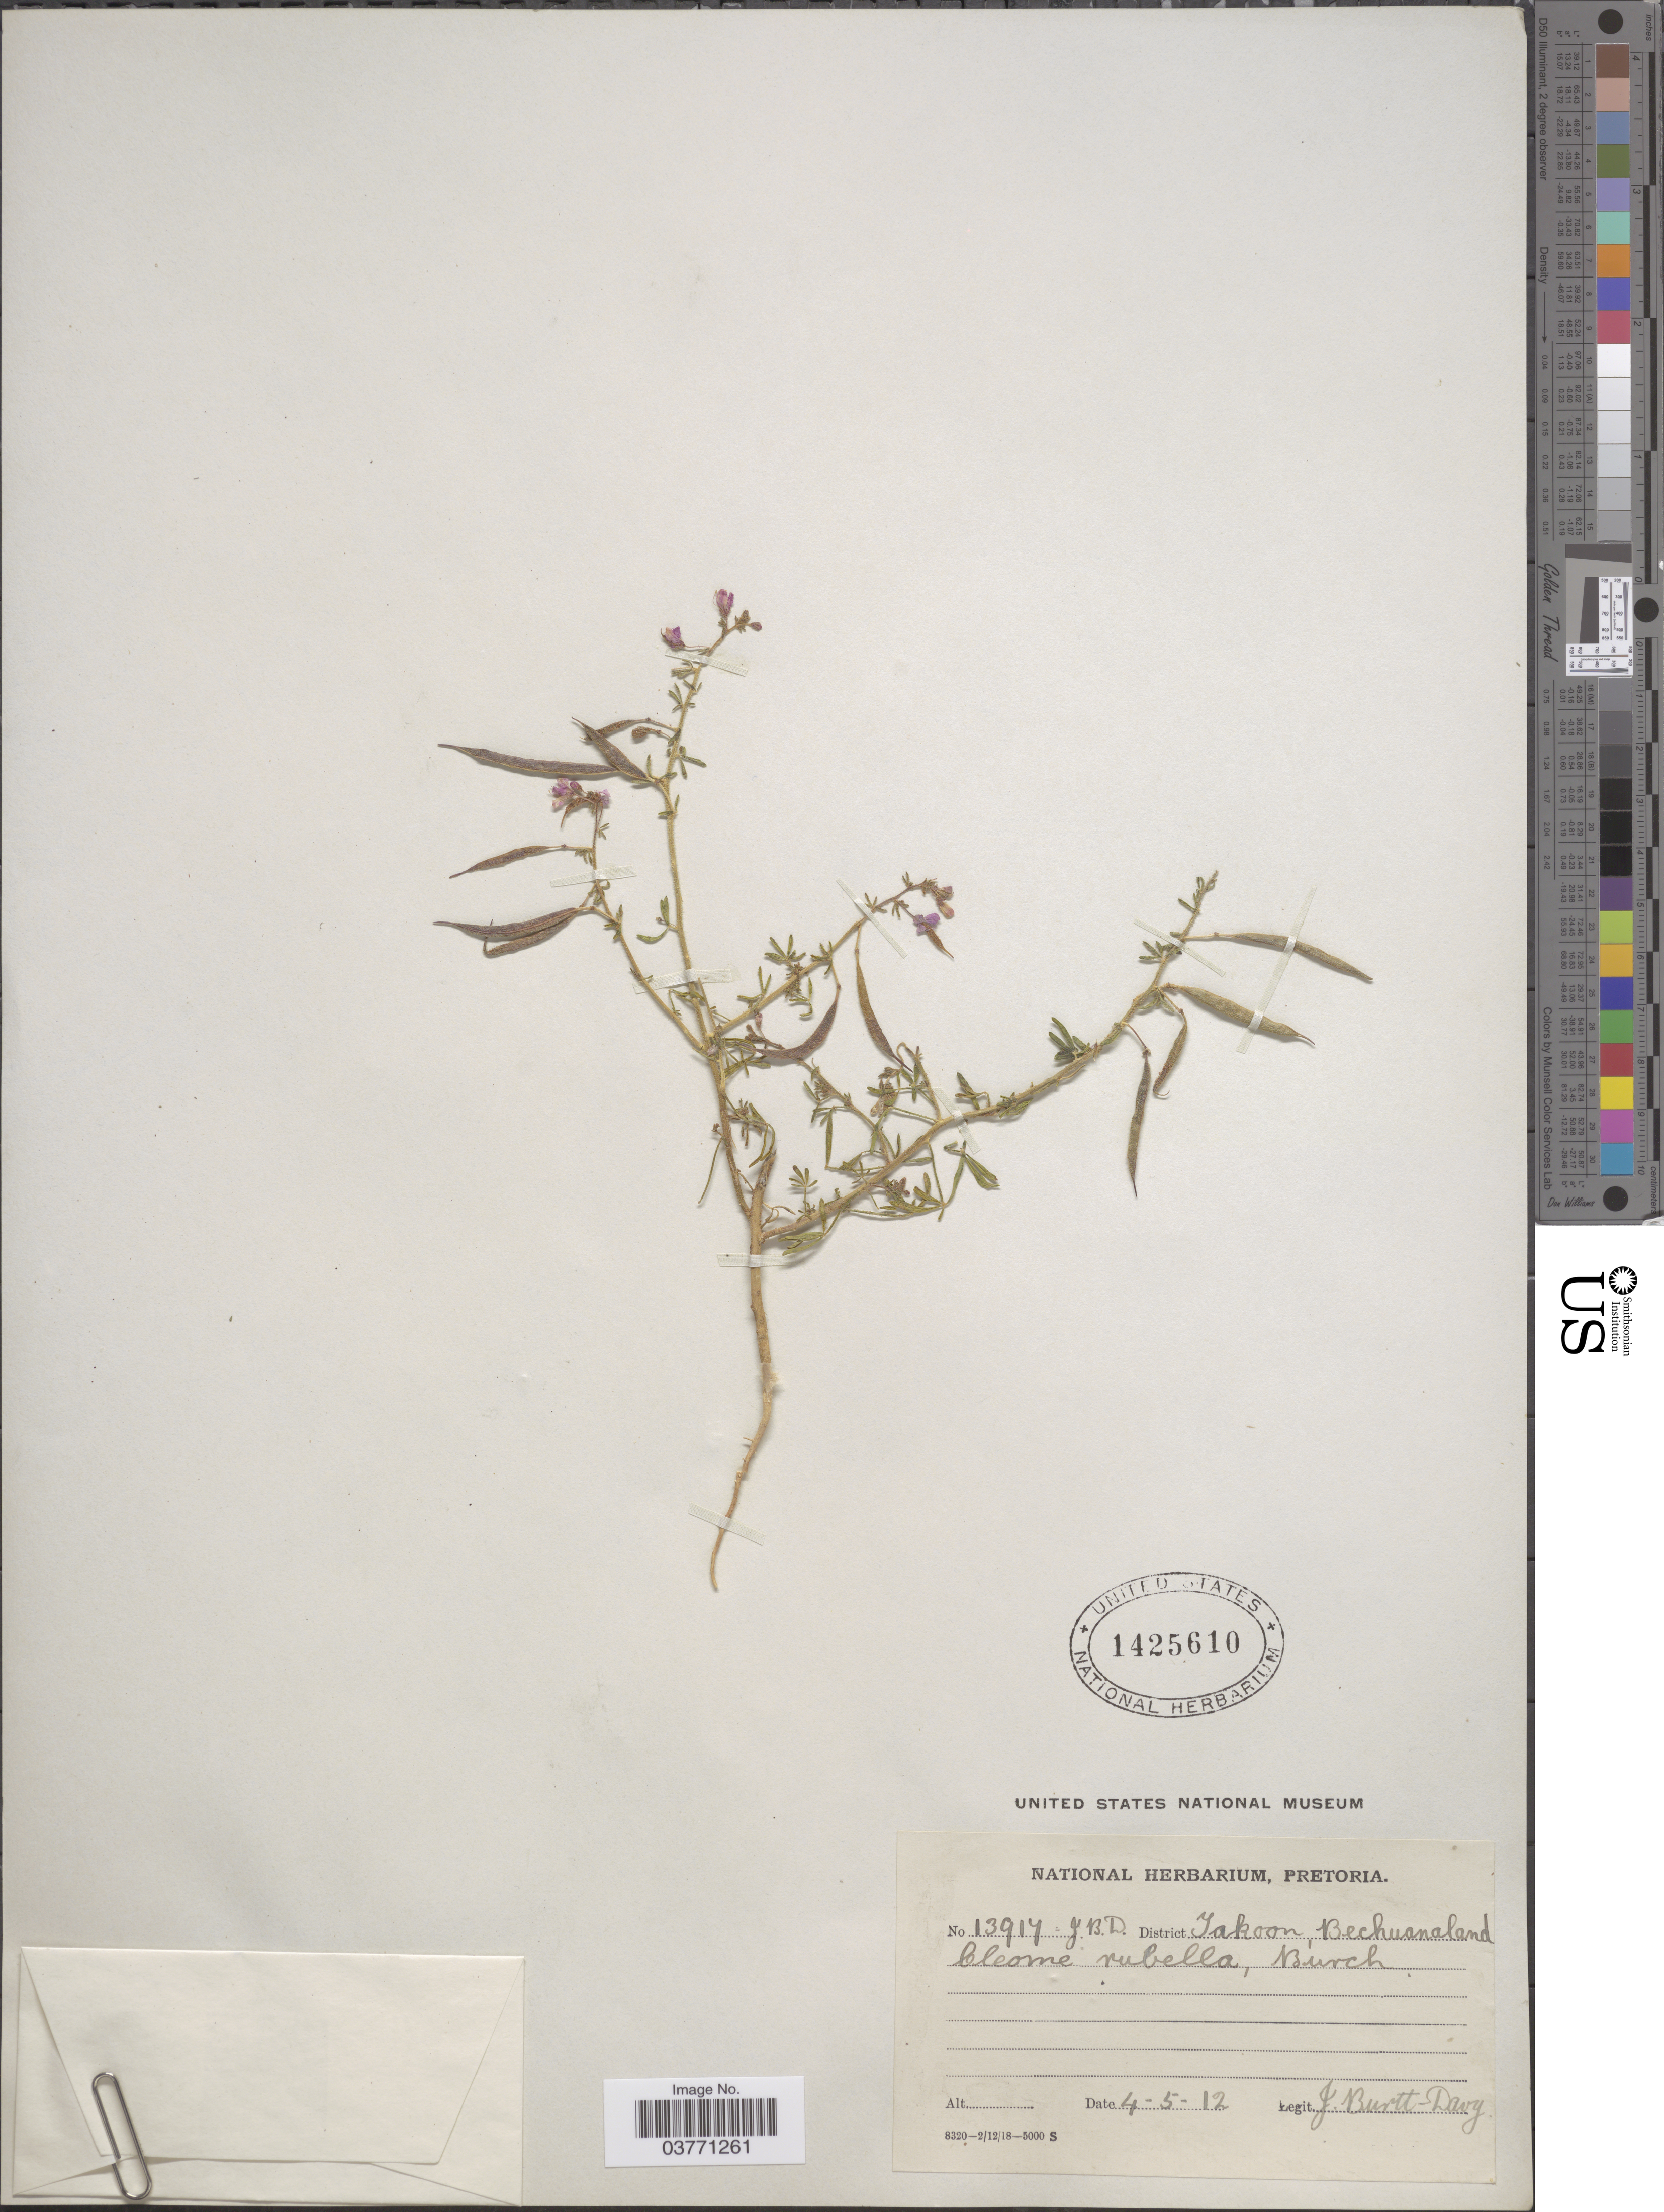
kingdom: Plantae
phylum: Tracheophyta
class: Magnoliopsida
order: Brassicales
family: Cleomaceae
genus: Sieruela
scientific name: Sieruela rubella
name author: (Burch.) Roalson & J.C. Hall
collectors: J. Burtt Davy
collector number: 13917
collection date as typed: Transcribed d/m/y: 4/5/12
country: Botswana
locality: District Takoon [interpreted], Bechuanaland.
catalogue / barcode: US 1425610